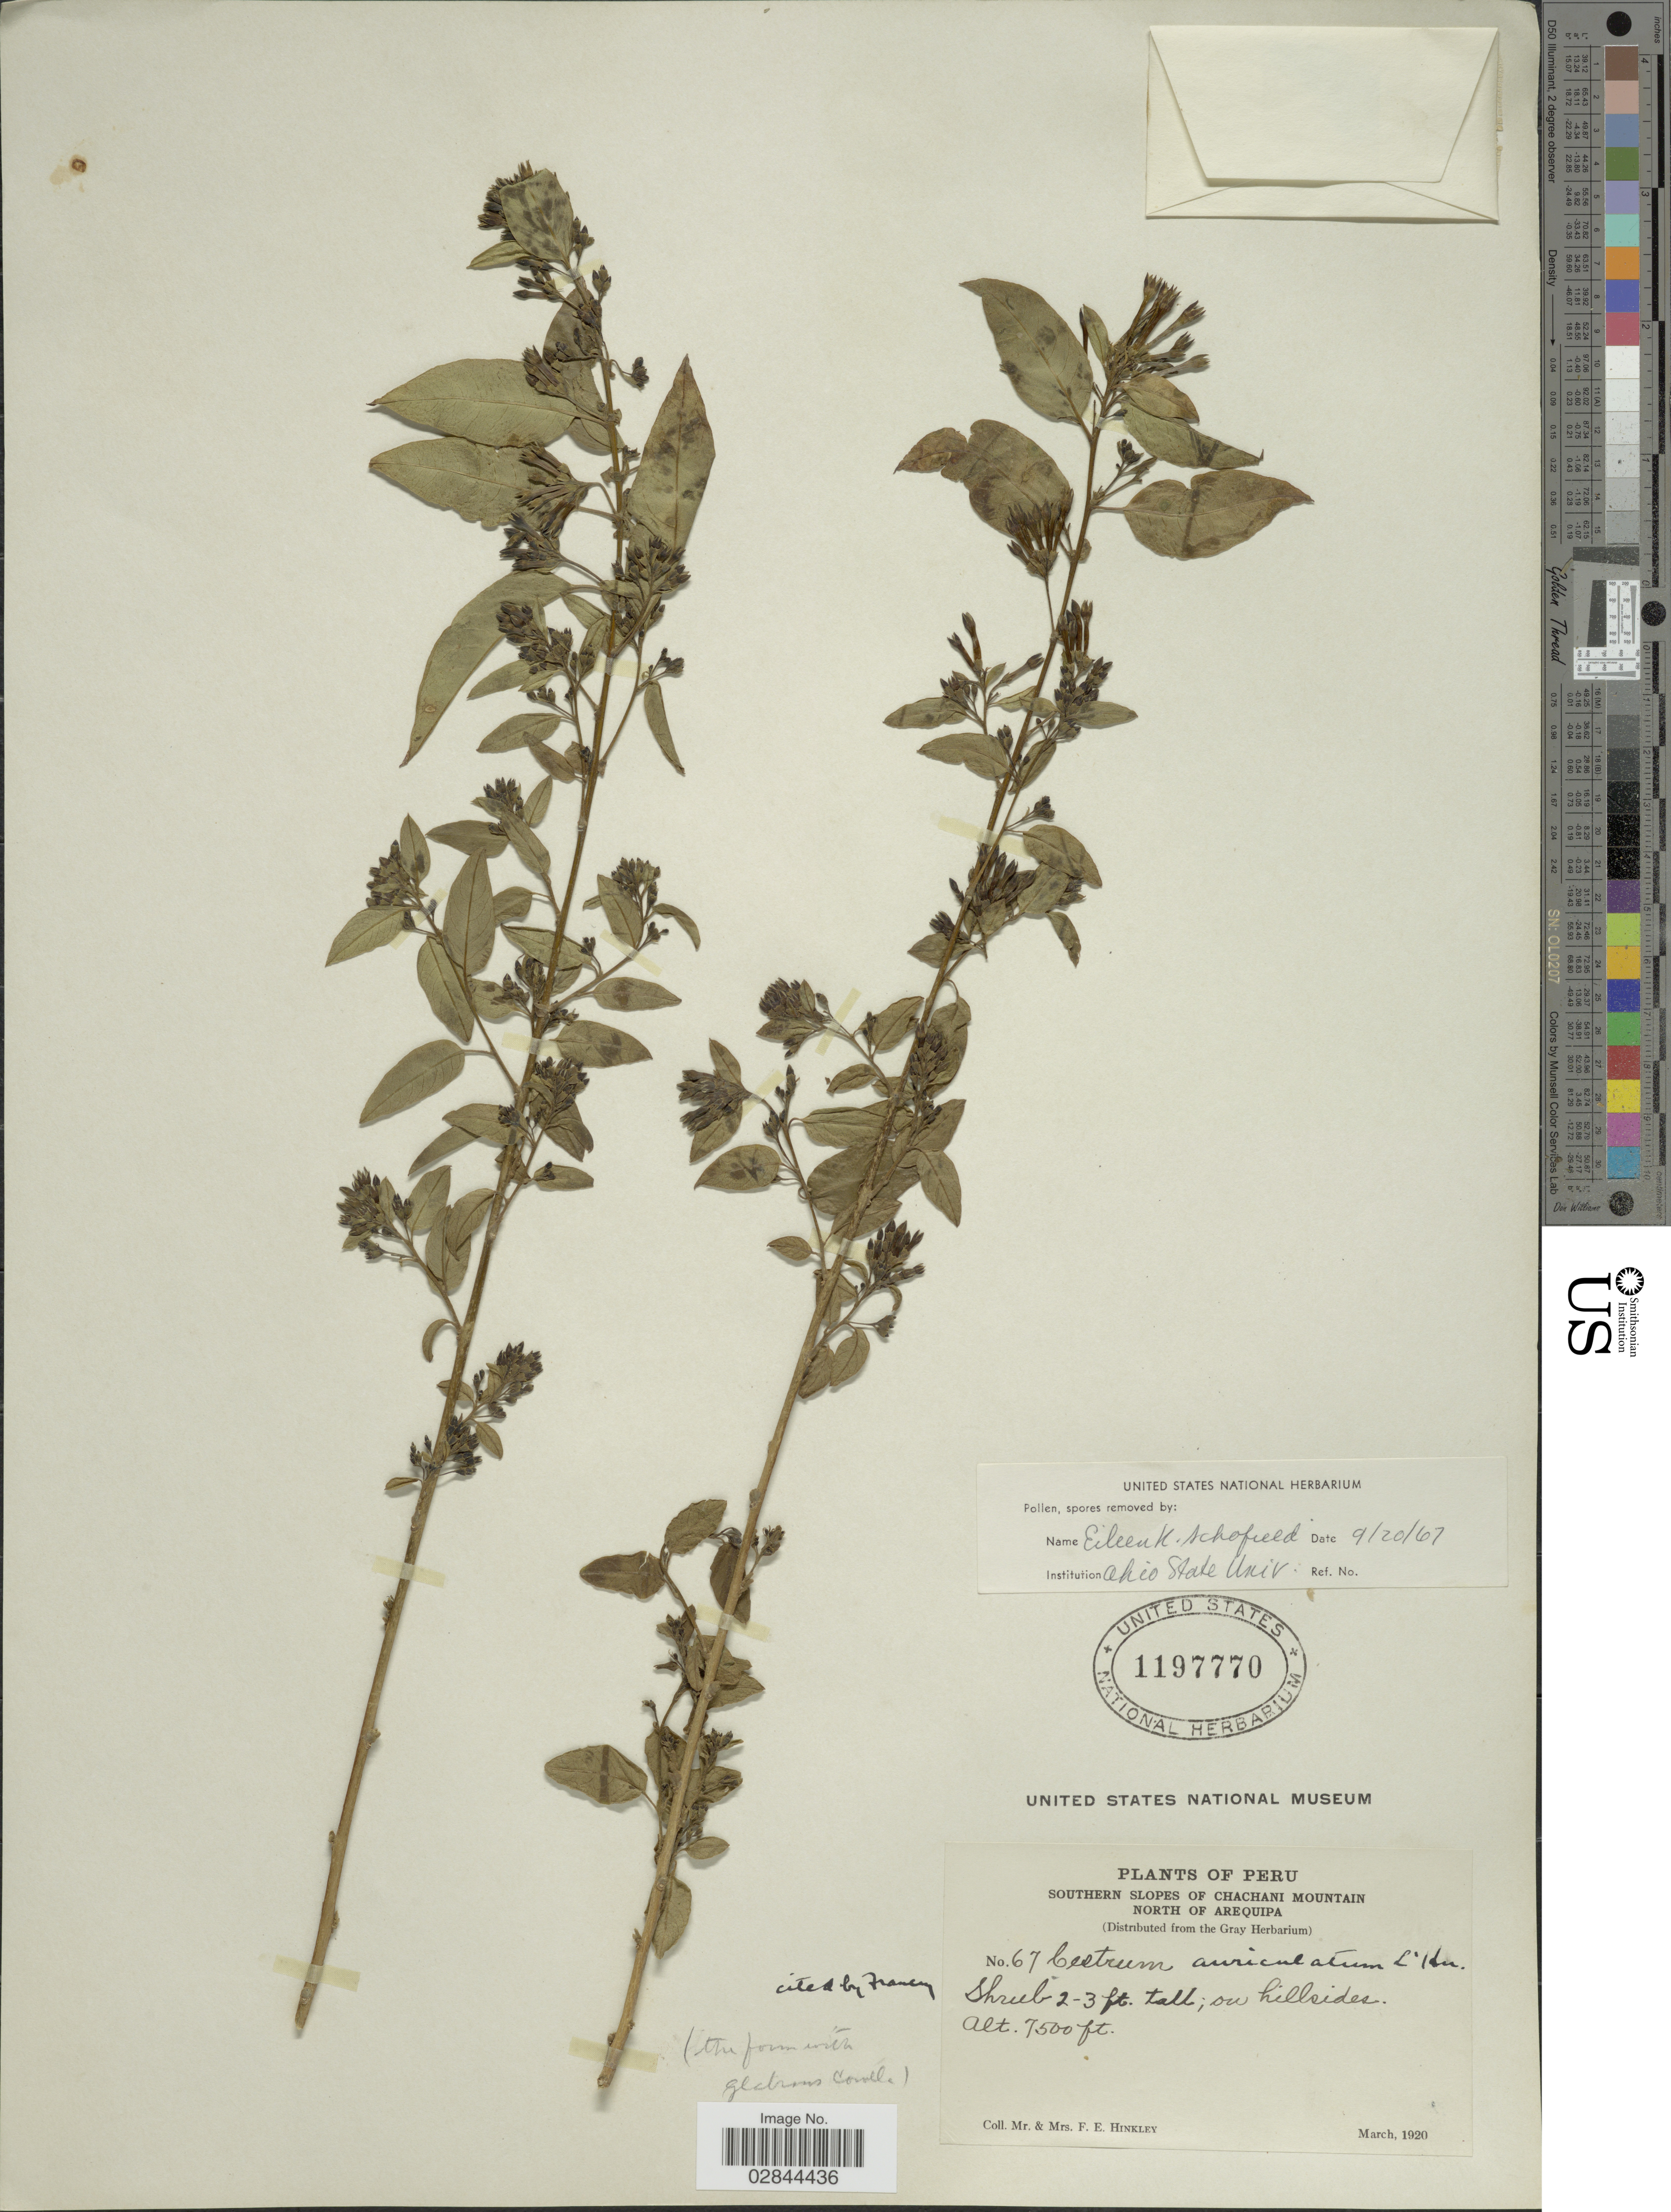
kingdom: Plantae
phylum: Tracheophyta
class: Magnoliopsida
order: Solanales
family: Solanaceae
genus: Cestrum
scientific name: Cestrum auriculatum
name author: L'Hér.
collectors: F. Hinkley & F. Hinkley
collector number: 67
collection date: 1920-03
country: Peru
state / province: Arequipa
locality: Southern slopes of Chachani Mountain North of Arequipa.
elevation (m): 2286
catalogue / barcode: US 1197770